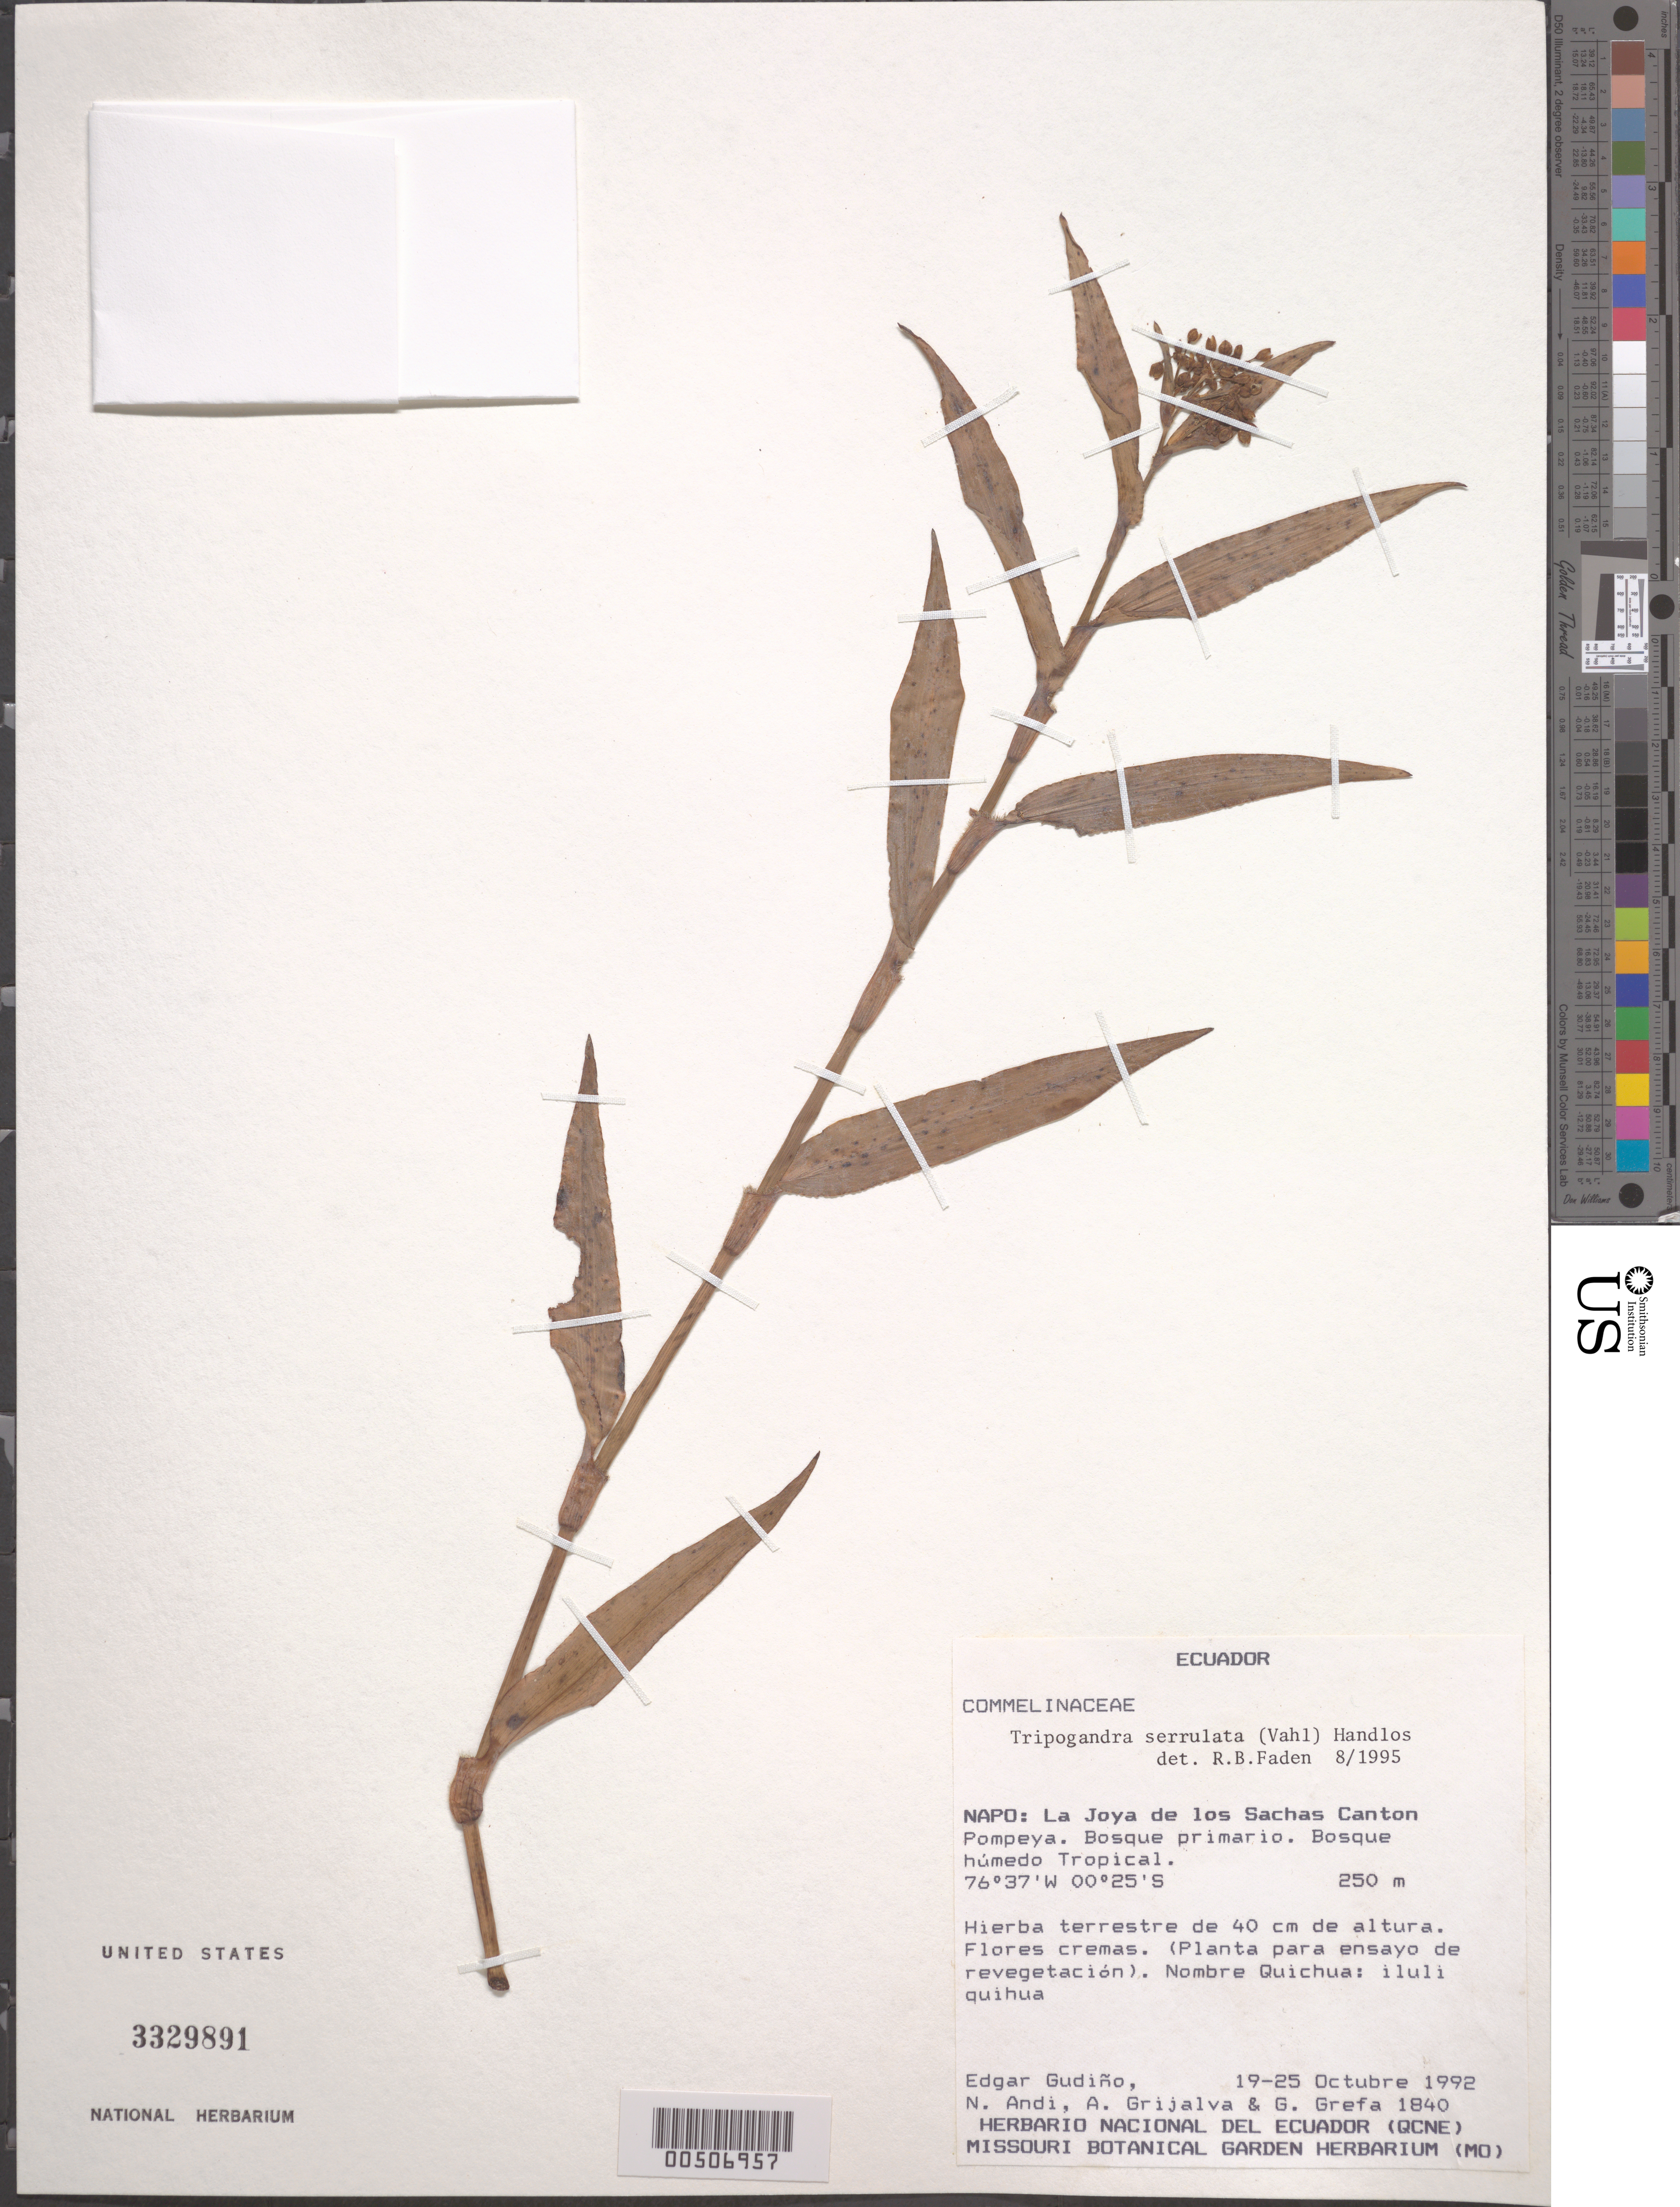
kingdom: Plantae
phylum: Tracheophyta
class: Liliopsida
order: Commelinales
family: Commelinaceae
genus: Tripogandra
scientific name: Tripogandra serrulata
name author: (Vahl) Handlos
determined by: Faden, Robert B., (US), Smithsonian Institution - National Museum of Natural History (UNITED STATES)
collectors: E. Gudiño, A. Grijalva & G. Grefa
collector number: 1840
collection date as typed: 19 Oct 1992 to 25 Oct 1992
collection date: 1992-10-19/1992-10-25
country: Ecuador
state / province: Orellana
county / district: Joya de Los Sachas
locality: La Joya de Los Sachas Canton, Pompeya. [Province originally recorded as Napo.]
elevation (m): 250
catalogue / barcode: US 3329891